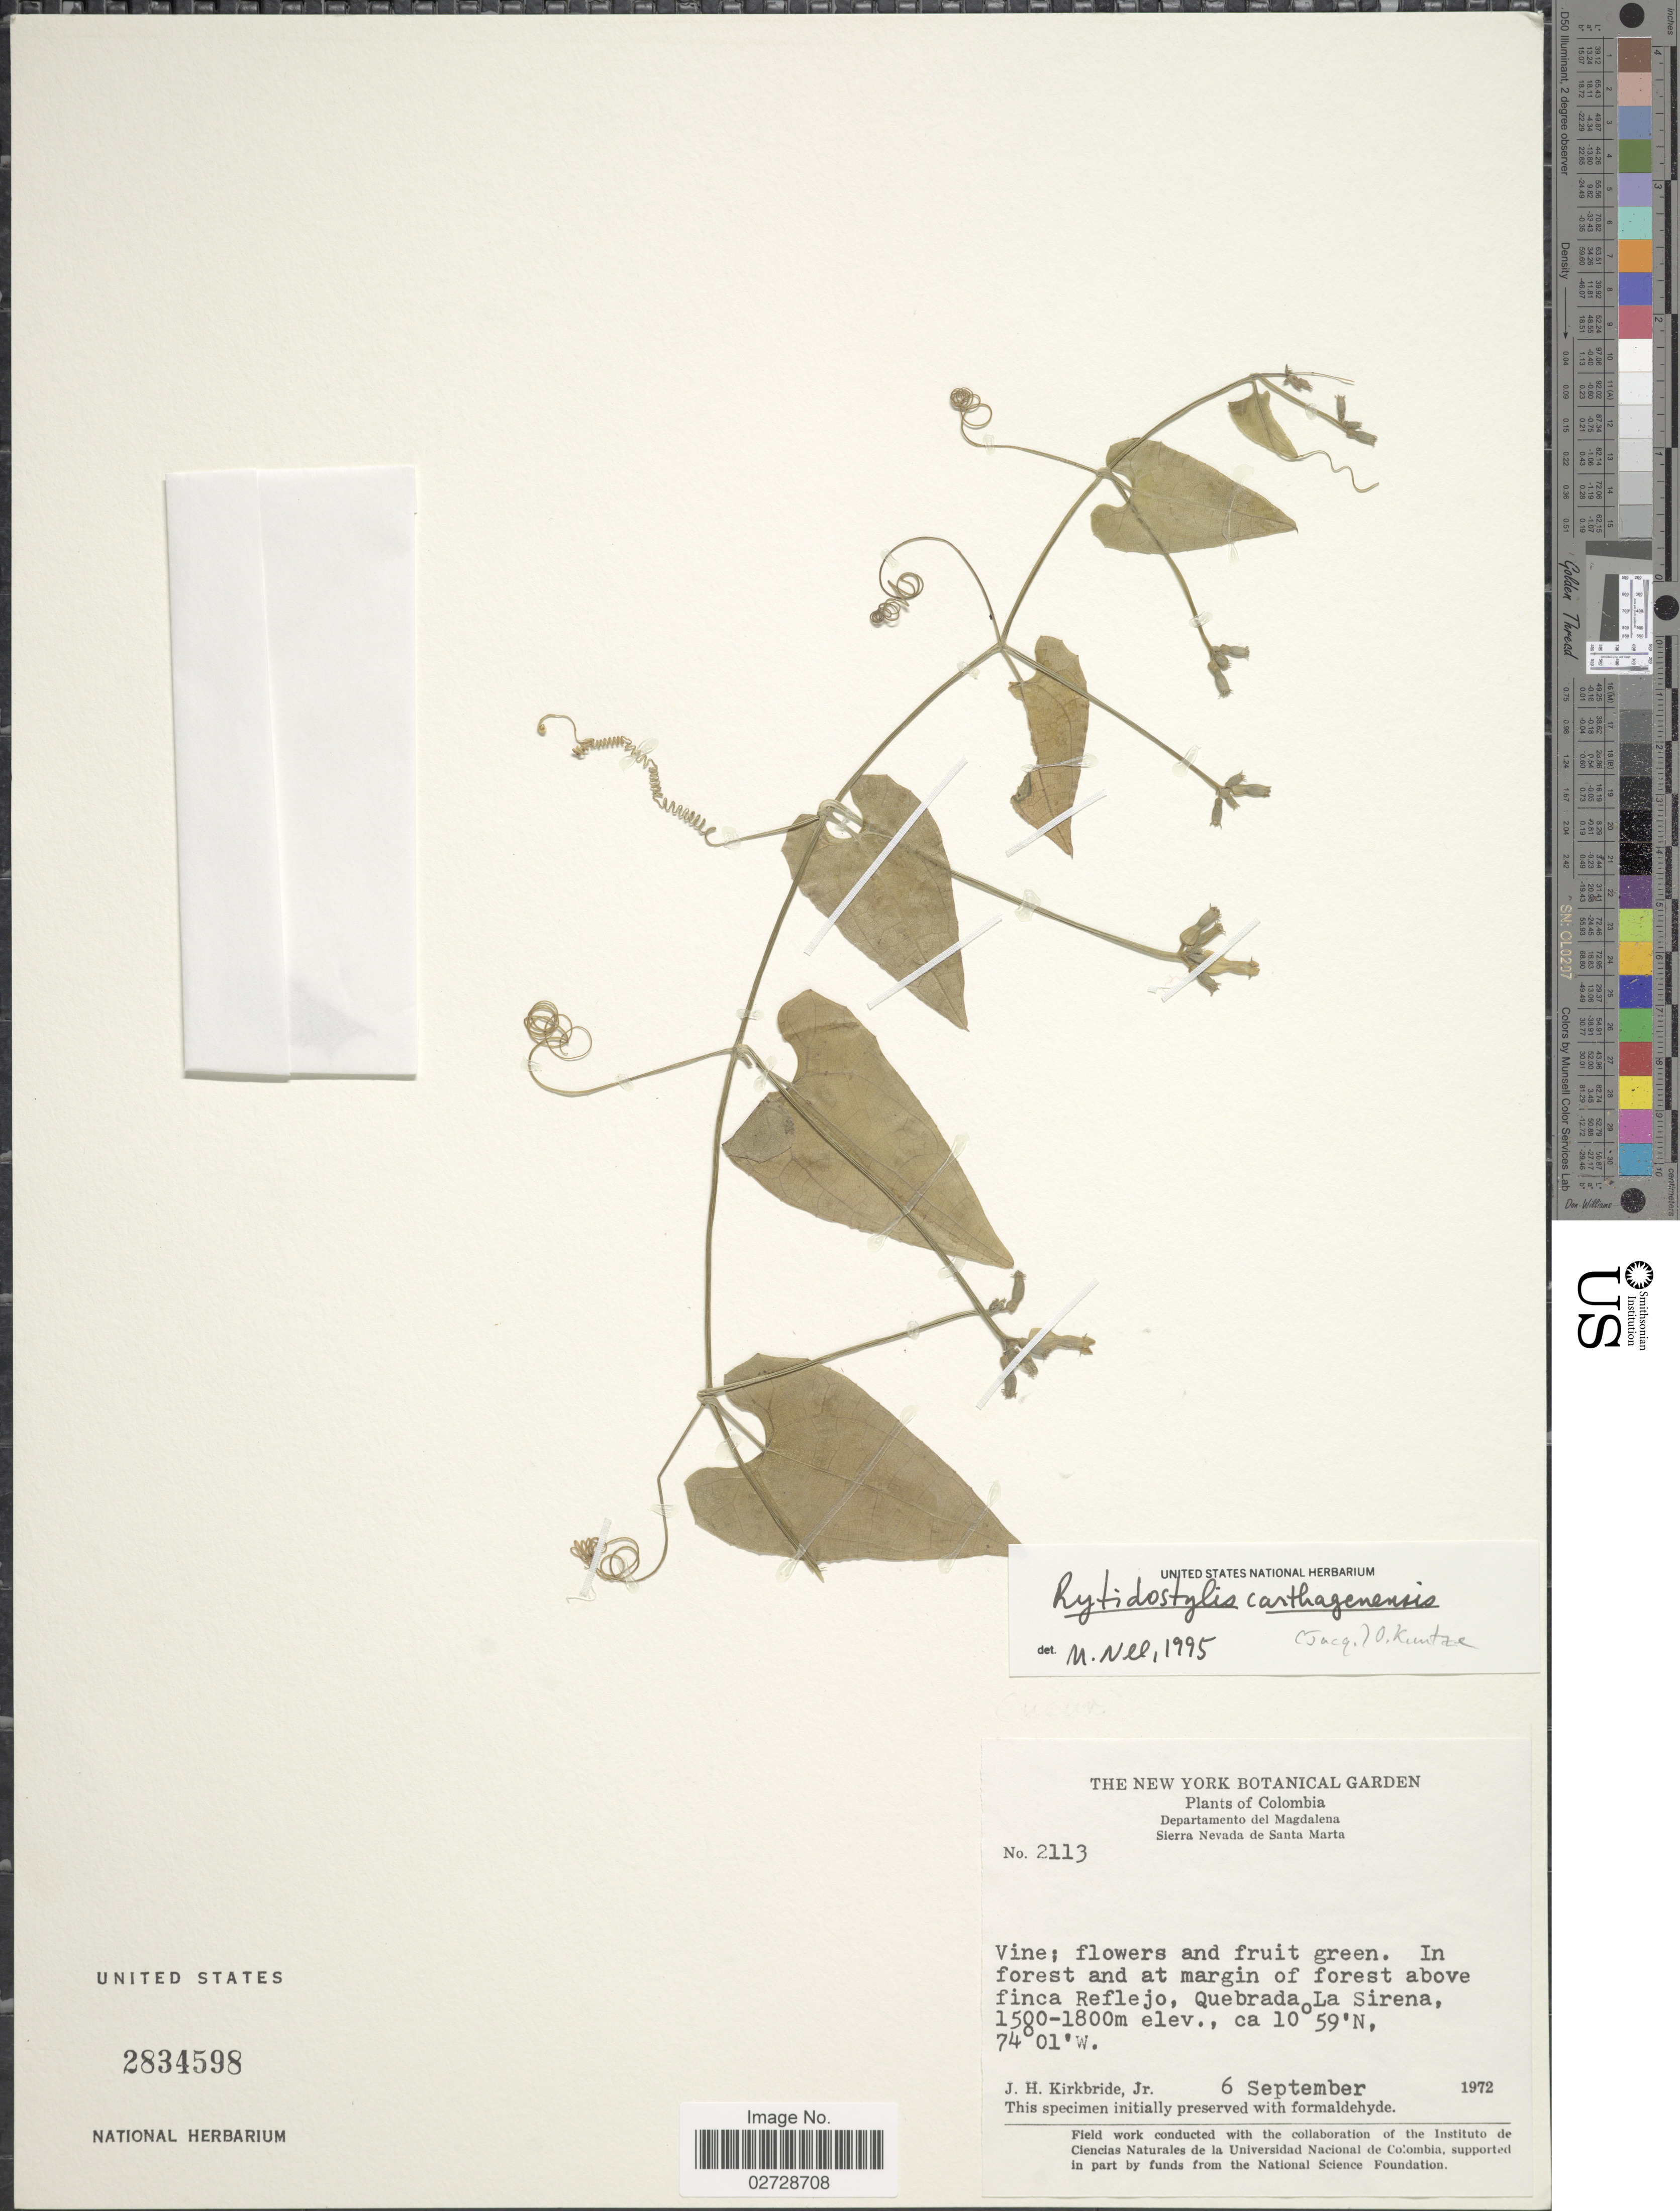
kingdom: Plantae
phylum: Tracheophyta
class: Magnoliopsida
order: Cucurbitales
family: Cucurbitaceae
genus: Cyclanthera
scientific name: Cyclanthera carthagenensis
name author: (Jacq.) H. Schaef. & S.S. Renner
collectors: J. H. Kirkbride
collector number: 2113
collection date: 1972-09-06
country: Colombia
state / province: Magdalena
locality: Departamento del Magdalena. Sierra Nevada de Santa Marta. In forest and at margin of forest above finca Reflejo, Quebrada La Sirena.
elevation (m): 1500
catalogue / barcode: US 2834598